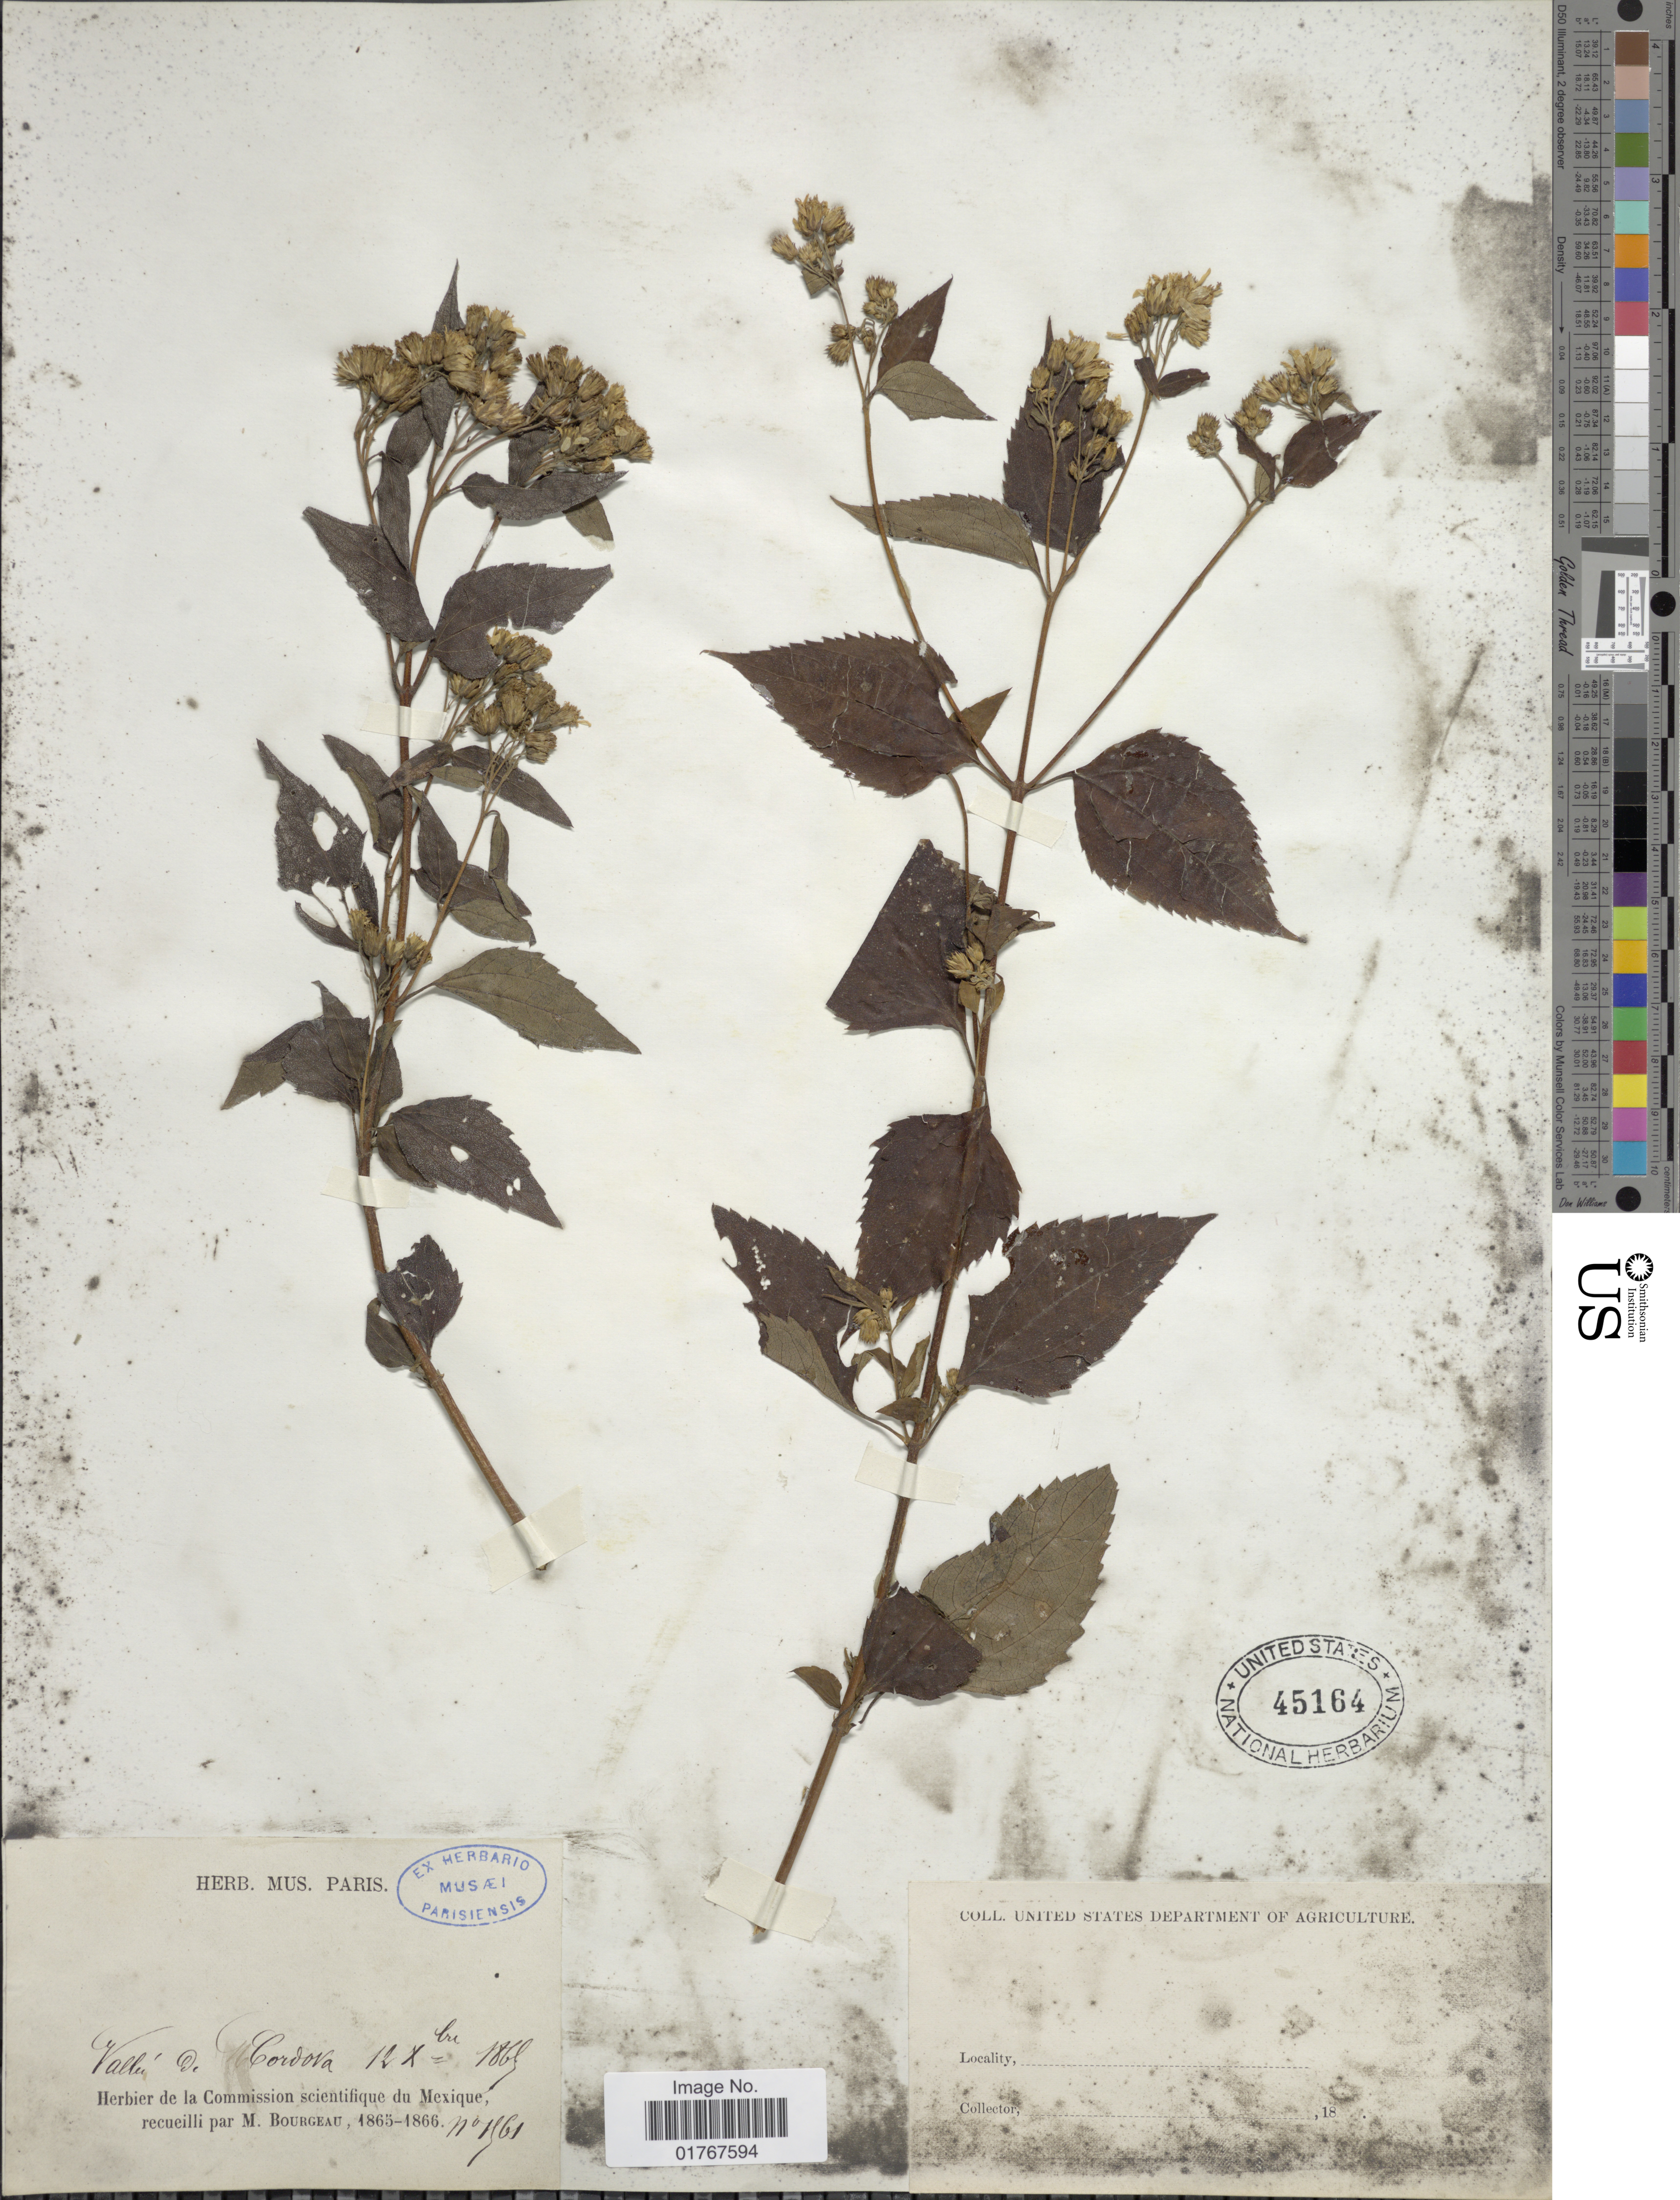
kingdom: Plantae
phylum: Tracheophyta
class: Magnoliopsida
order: Asterales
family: Asteraceae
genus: Viguiera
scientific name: Viguiera cordata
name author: (Hook. & Arn.) D'Arcy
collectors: M. Bourgeau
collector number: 1961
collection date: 1869-10-12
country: Mexico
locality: Valleé de Cordoba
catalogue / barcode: US 45164